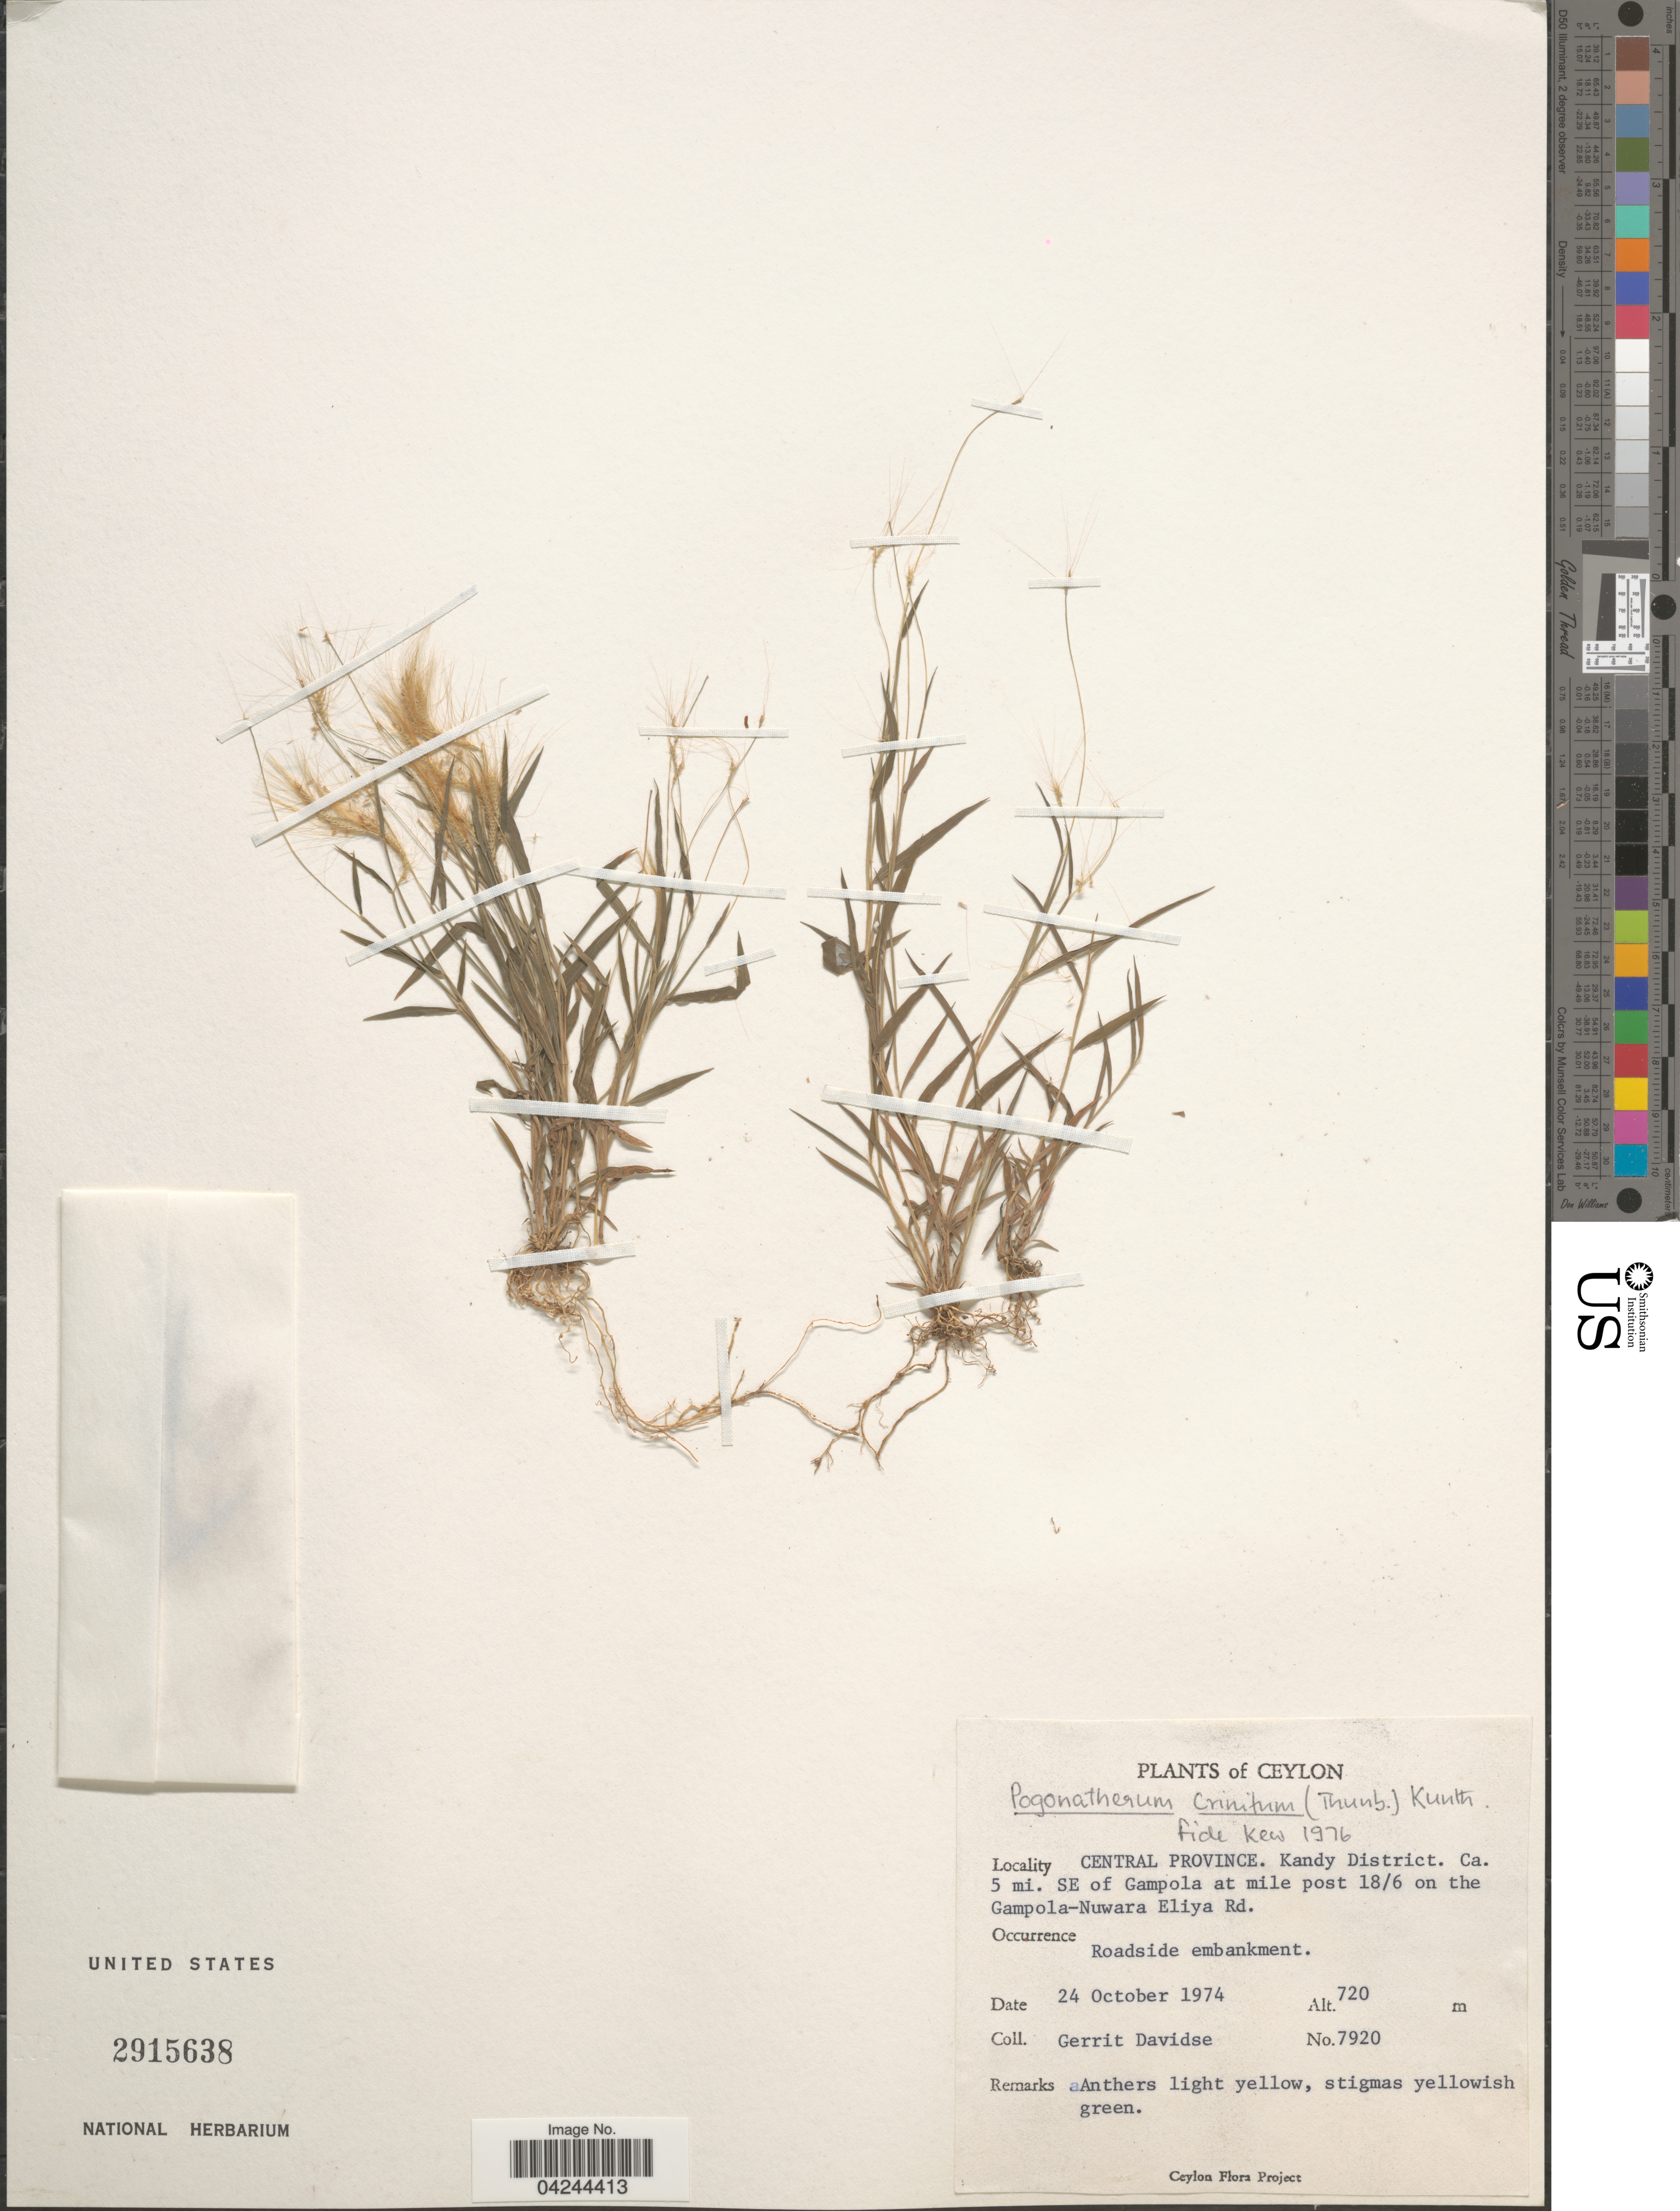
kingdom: Plantae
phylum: Tracheophyta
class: Liliopsida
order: Poales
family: Poaceae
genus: Pogonatherum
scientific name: Pogonatherum crinitum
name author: (Thunb.) Kunth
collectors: G. Davidse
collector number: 7920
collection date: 1974-10-24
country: Sri Lanka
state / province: Central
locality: Ceylon. Kandy District. Ca. 5 mi. SE of Gampola at mile post 18/6 on the Gampola-Nuwara Eliya Rd. Roadside embankment.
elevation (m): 720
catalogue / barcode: US 2915638